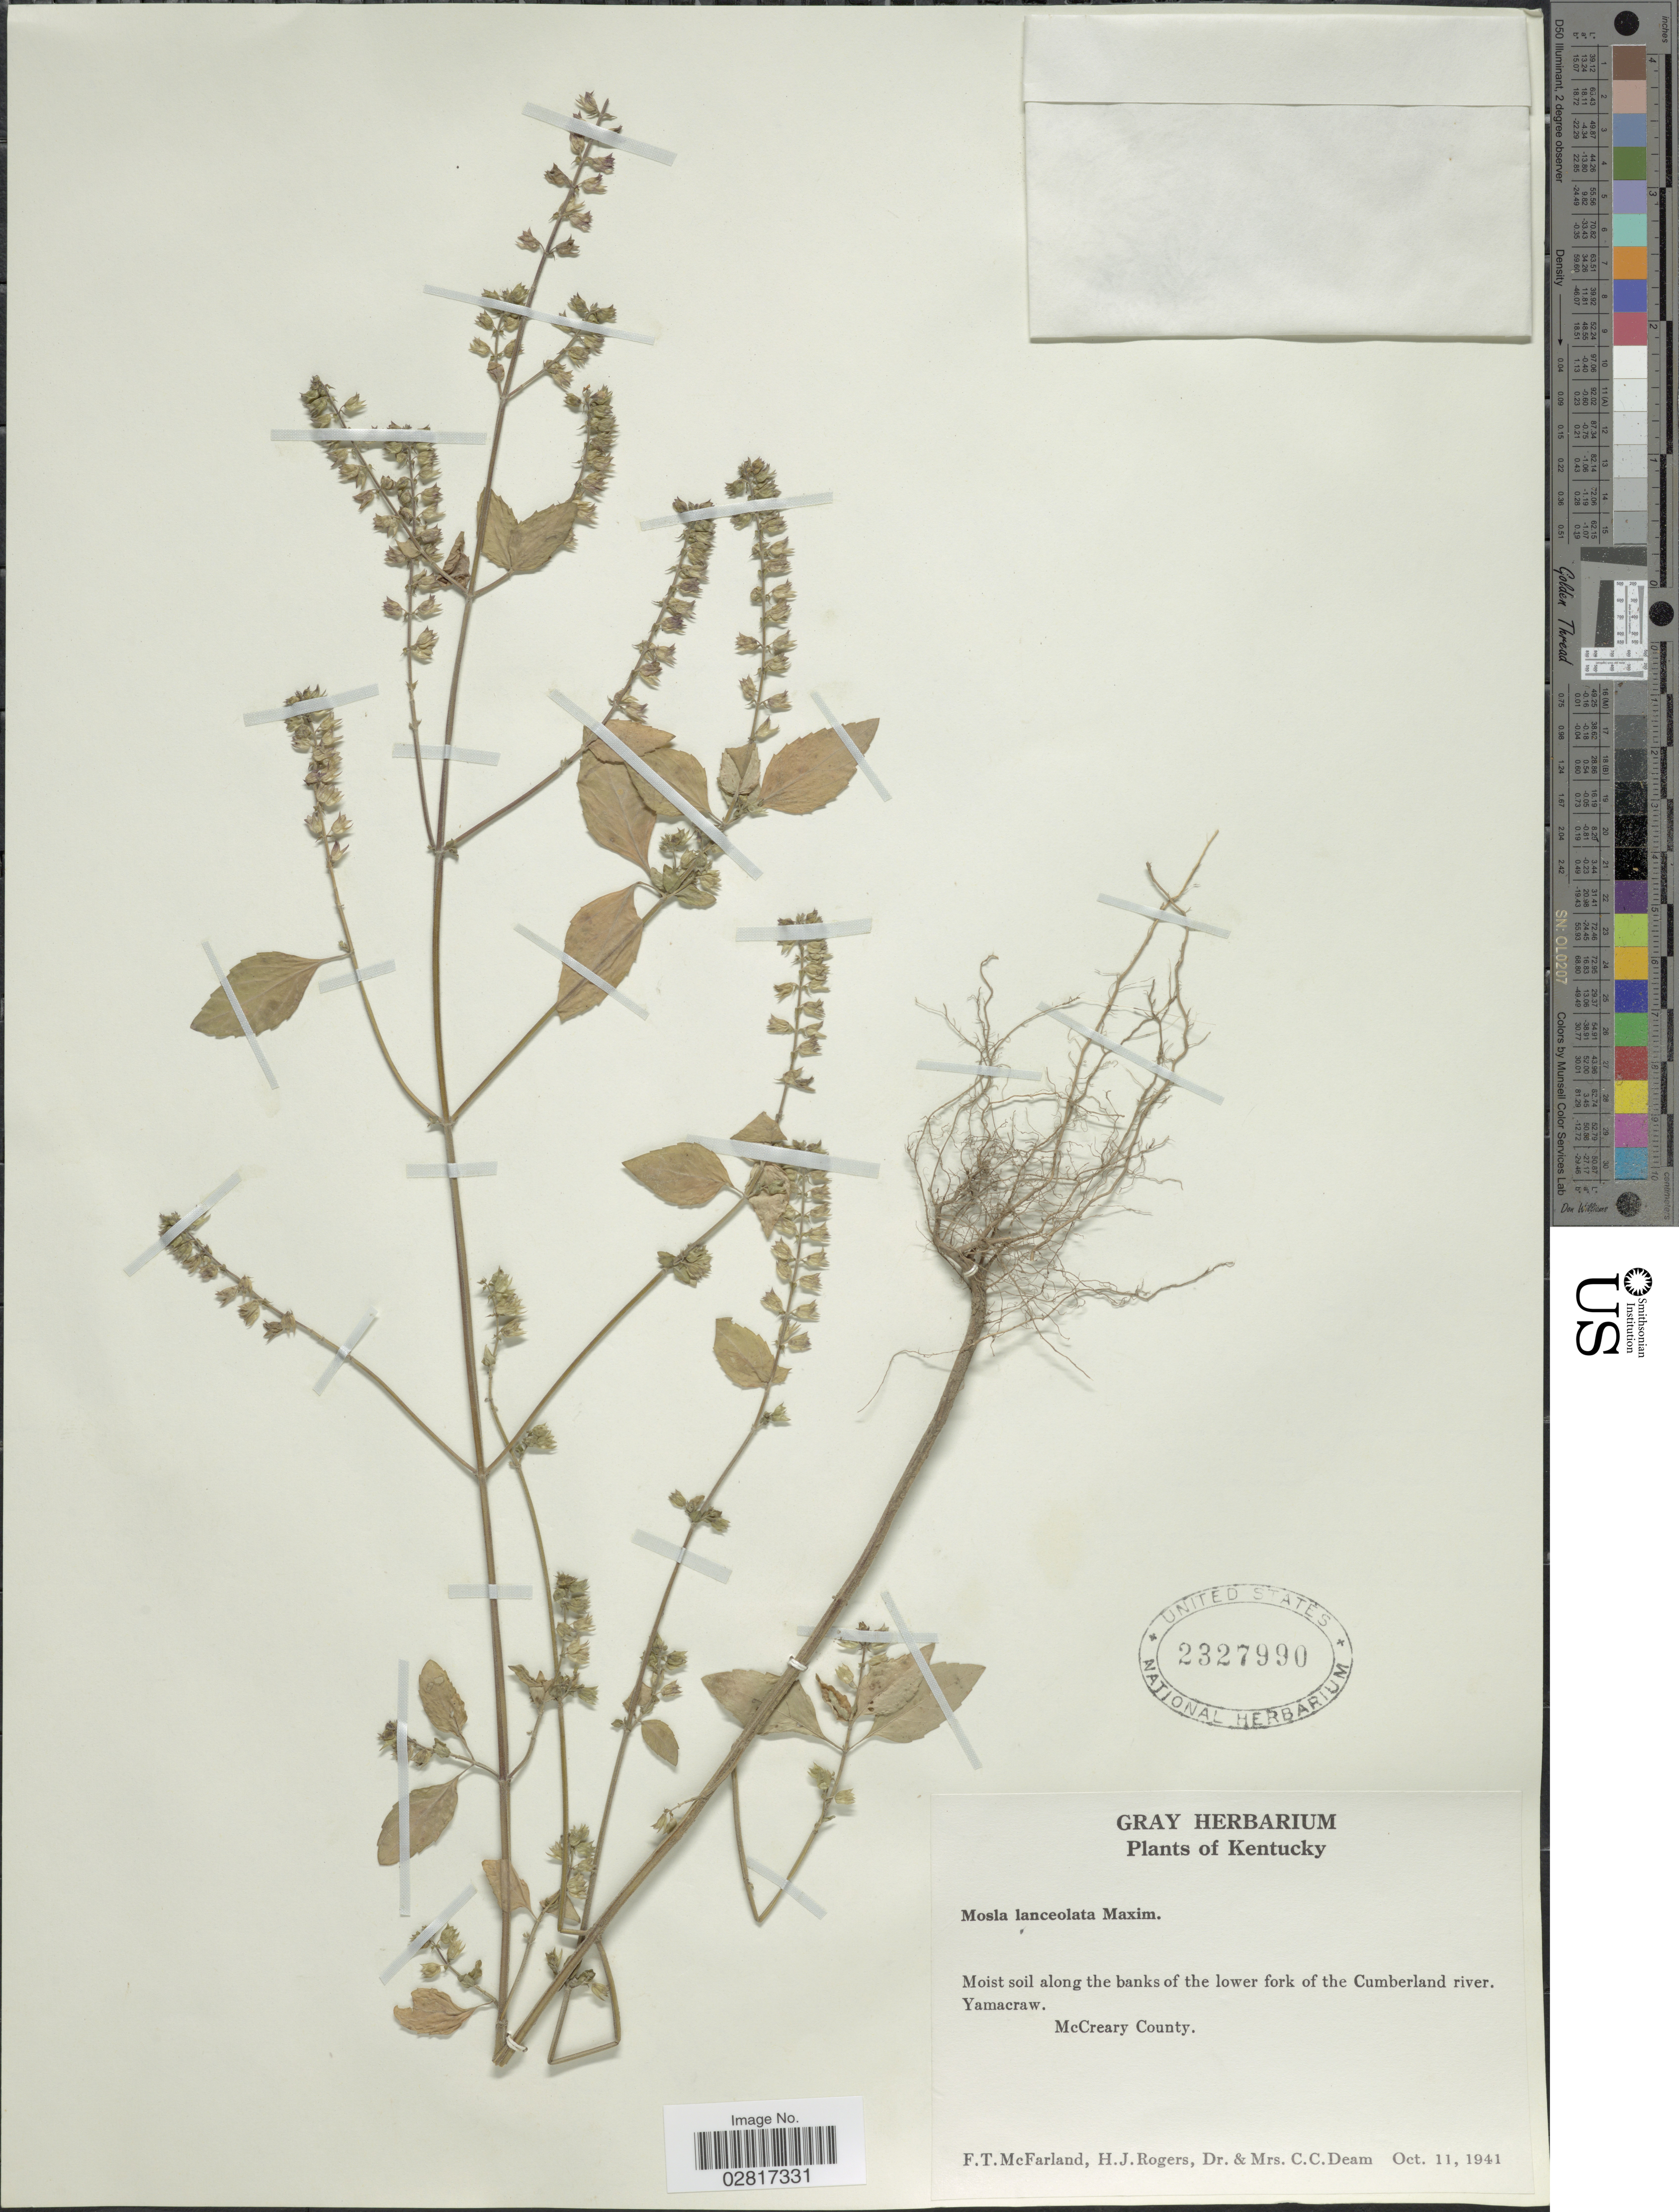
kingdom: Plantae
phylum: Tracheophyta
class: Magnoliopsida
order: Lamiales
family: Lamiaceae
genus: Mosla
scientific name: Mosla lanceolata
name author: (Benth.) Maxim.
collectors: F. McFarland, H. J. Rogers, C. Deam & S. A. Deam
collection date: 1941-10-11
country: United States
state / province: Kentucky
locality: Moist soil along the banks of the lower fork of the Cumberland river. Yamacraw. McCreary County.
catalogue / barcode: US 2327990